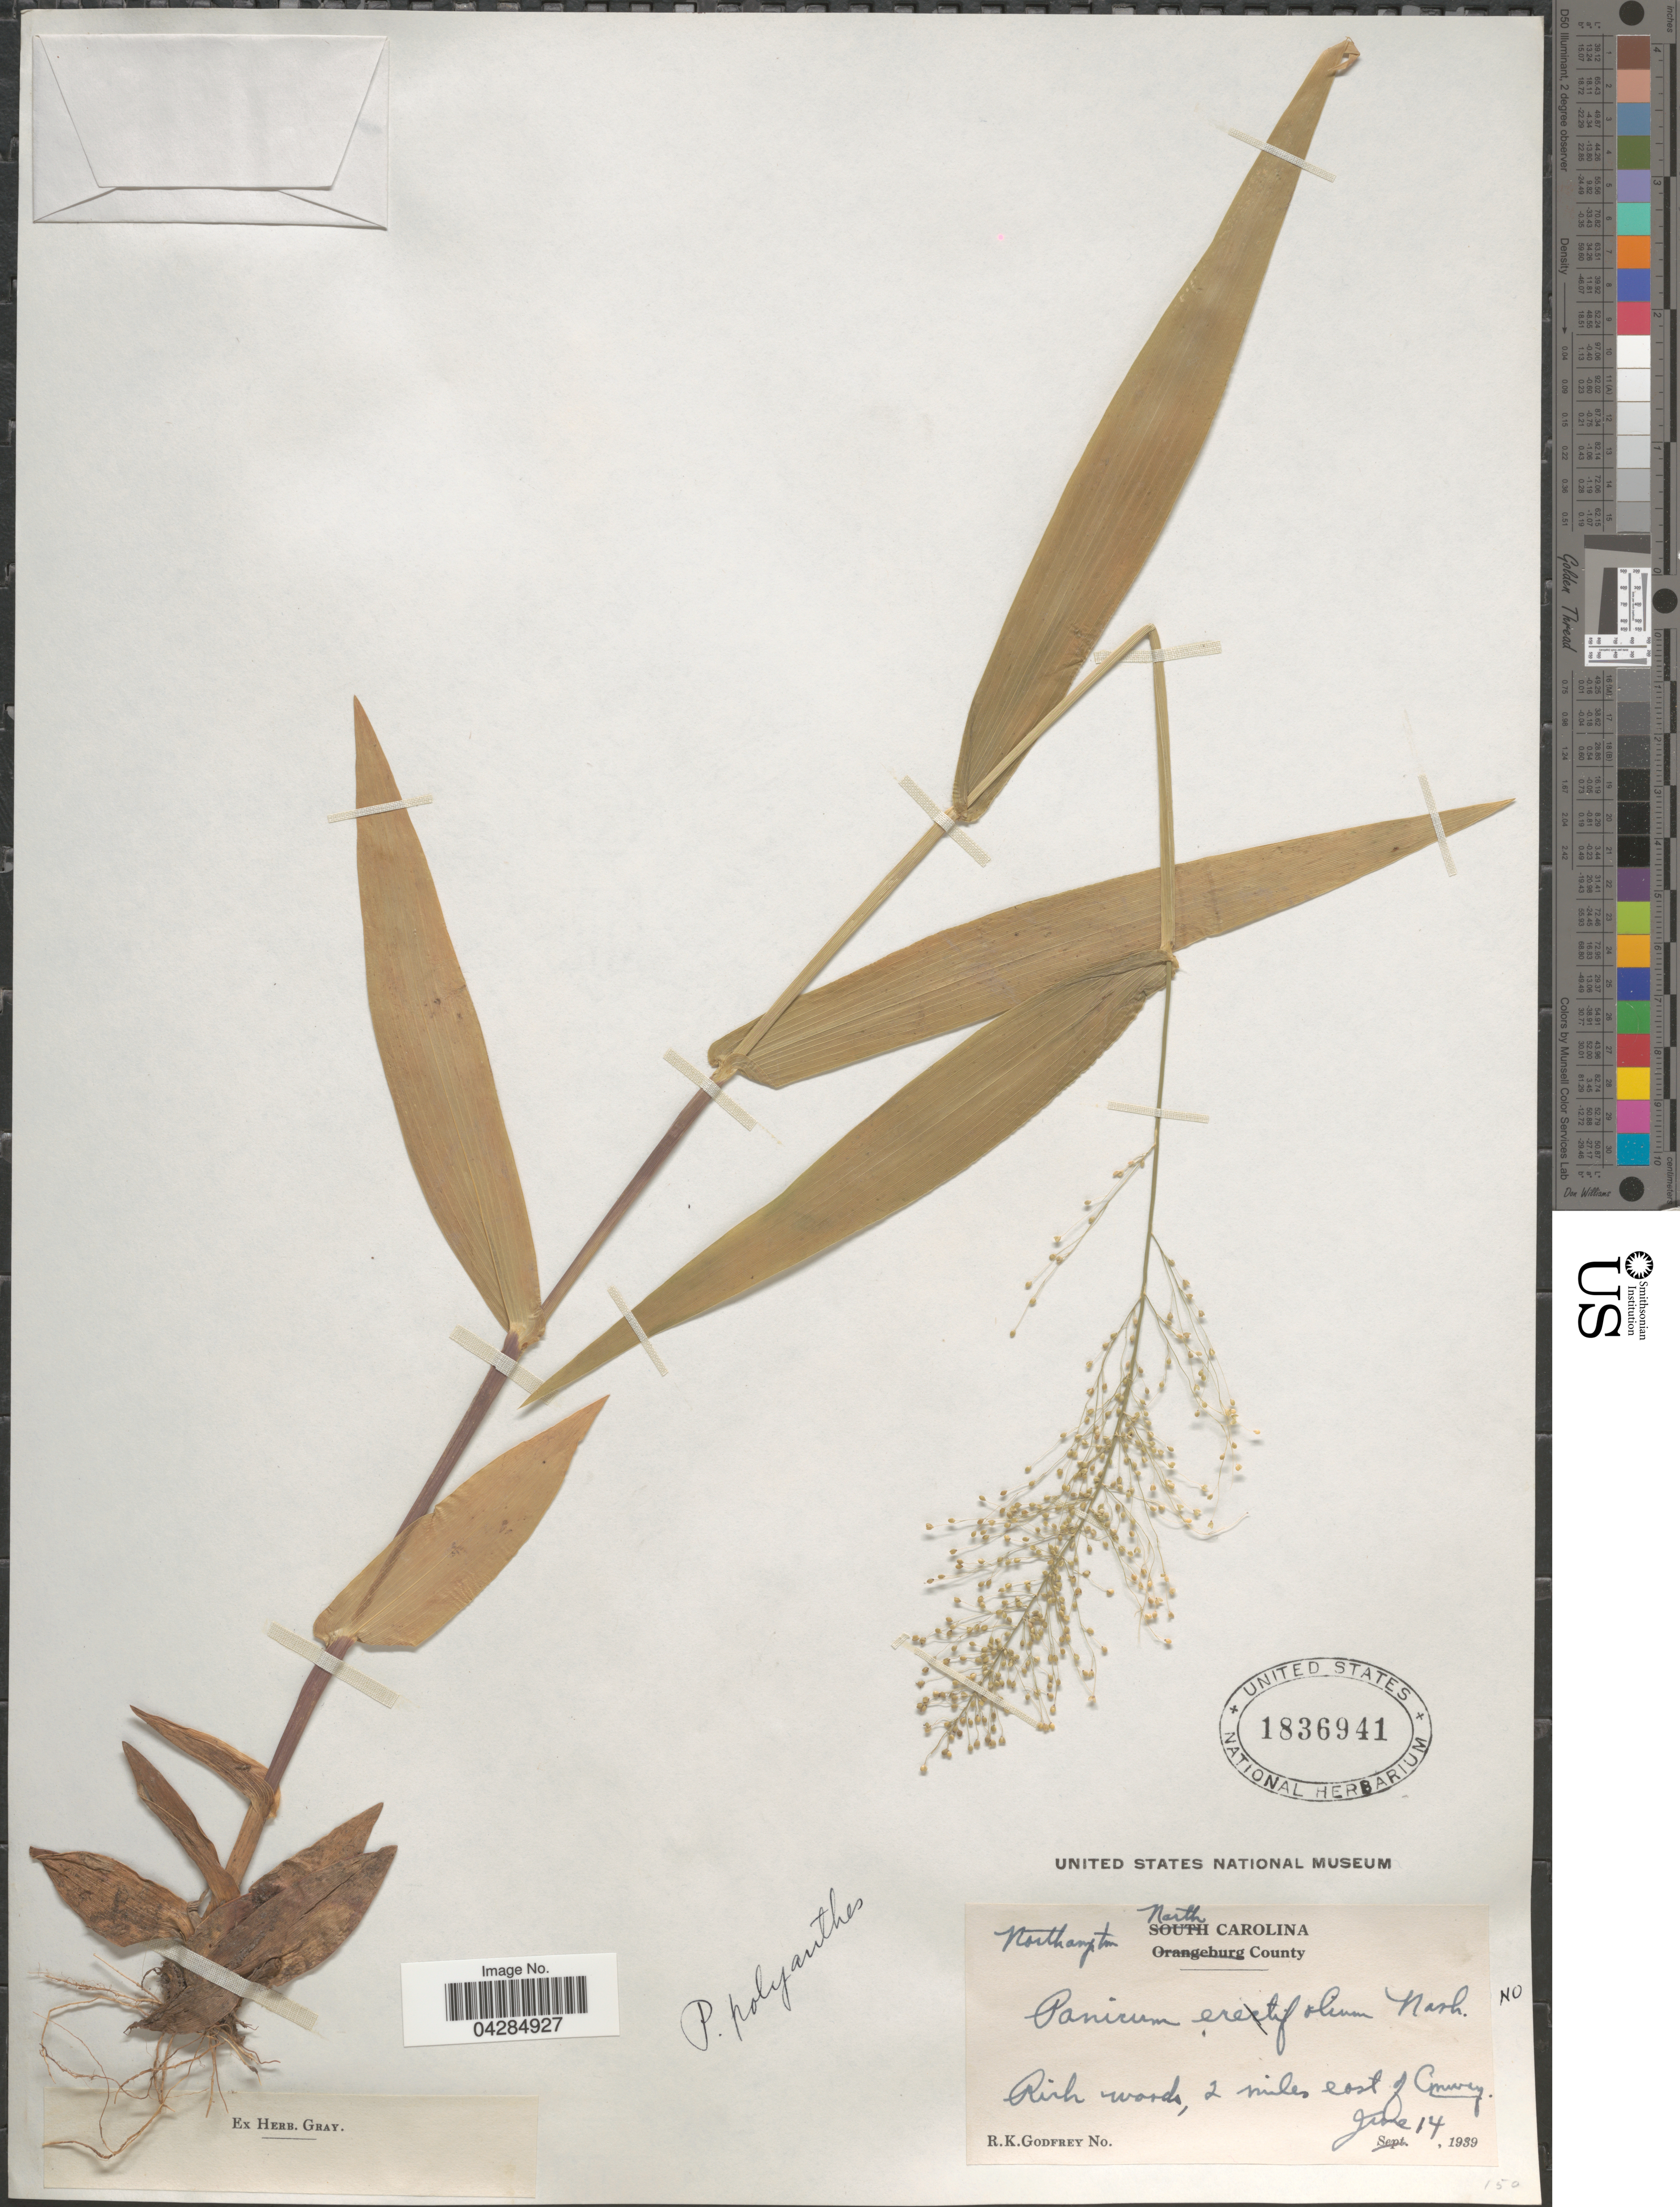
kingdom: Plantae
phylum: Tracheophyta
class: Liliopsida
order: Poales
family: Poaceae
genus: Dichanthelium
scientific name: Dichanthelium polyanthes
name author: (Schult.) Mohlenbr.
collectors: R. K. Godfrey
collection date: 1939-06-14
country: United States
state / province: North Carolina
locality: Northampton County. 2 miles east of Conway.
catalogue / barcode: US 1836941